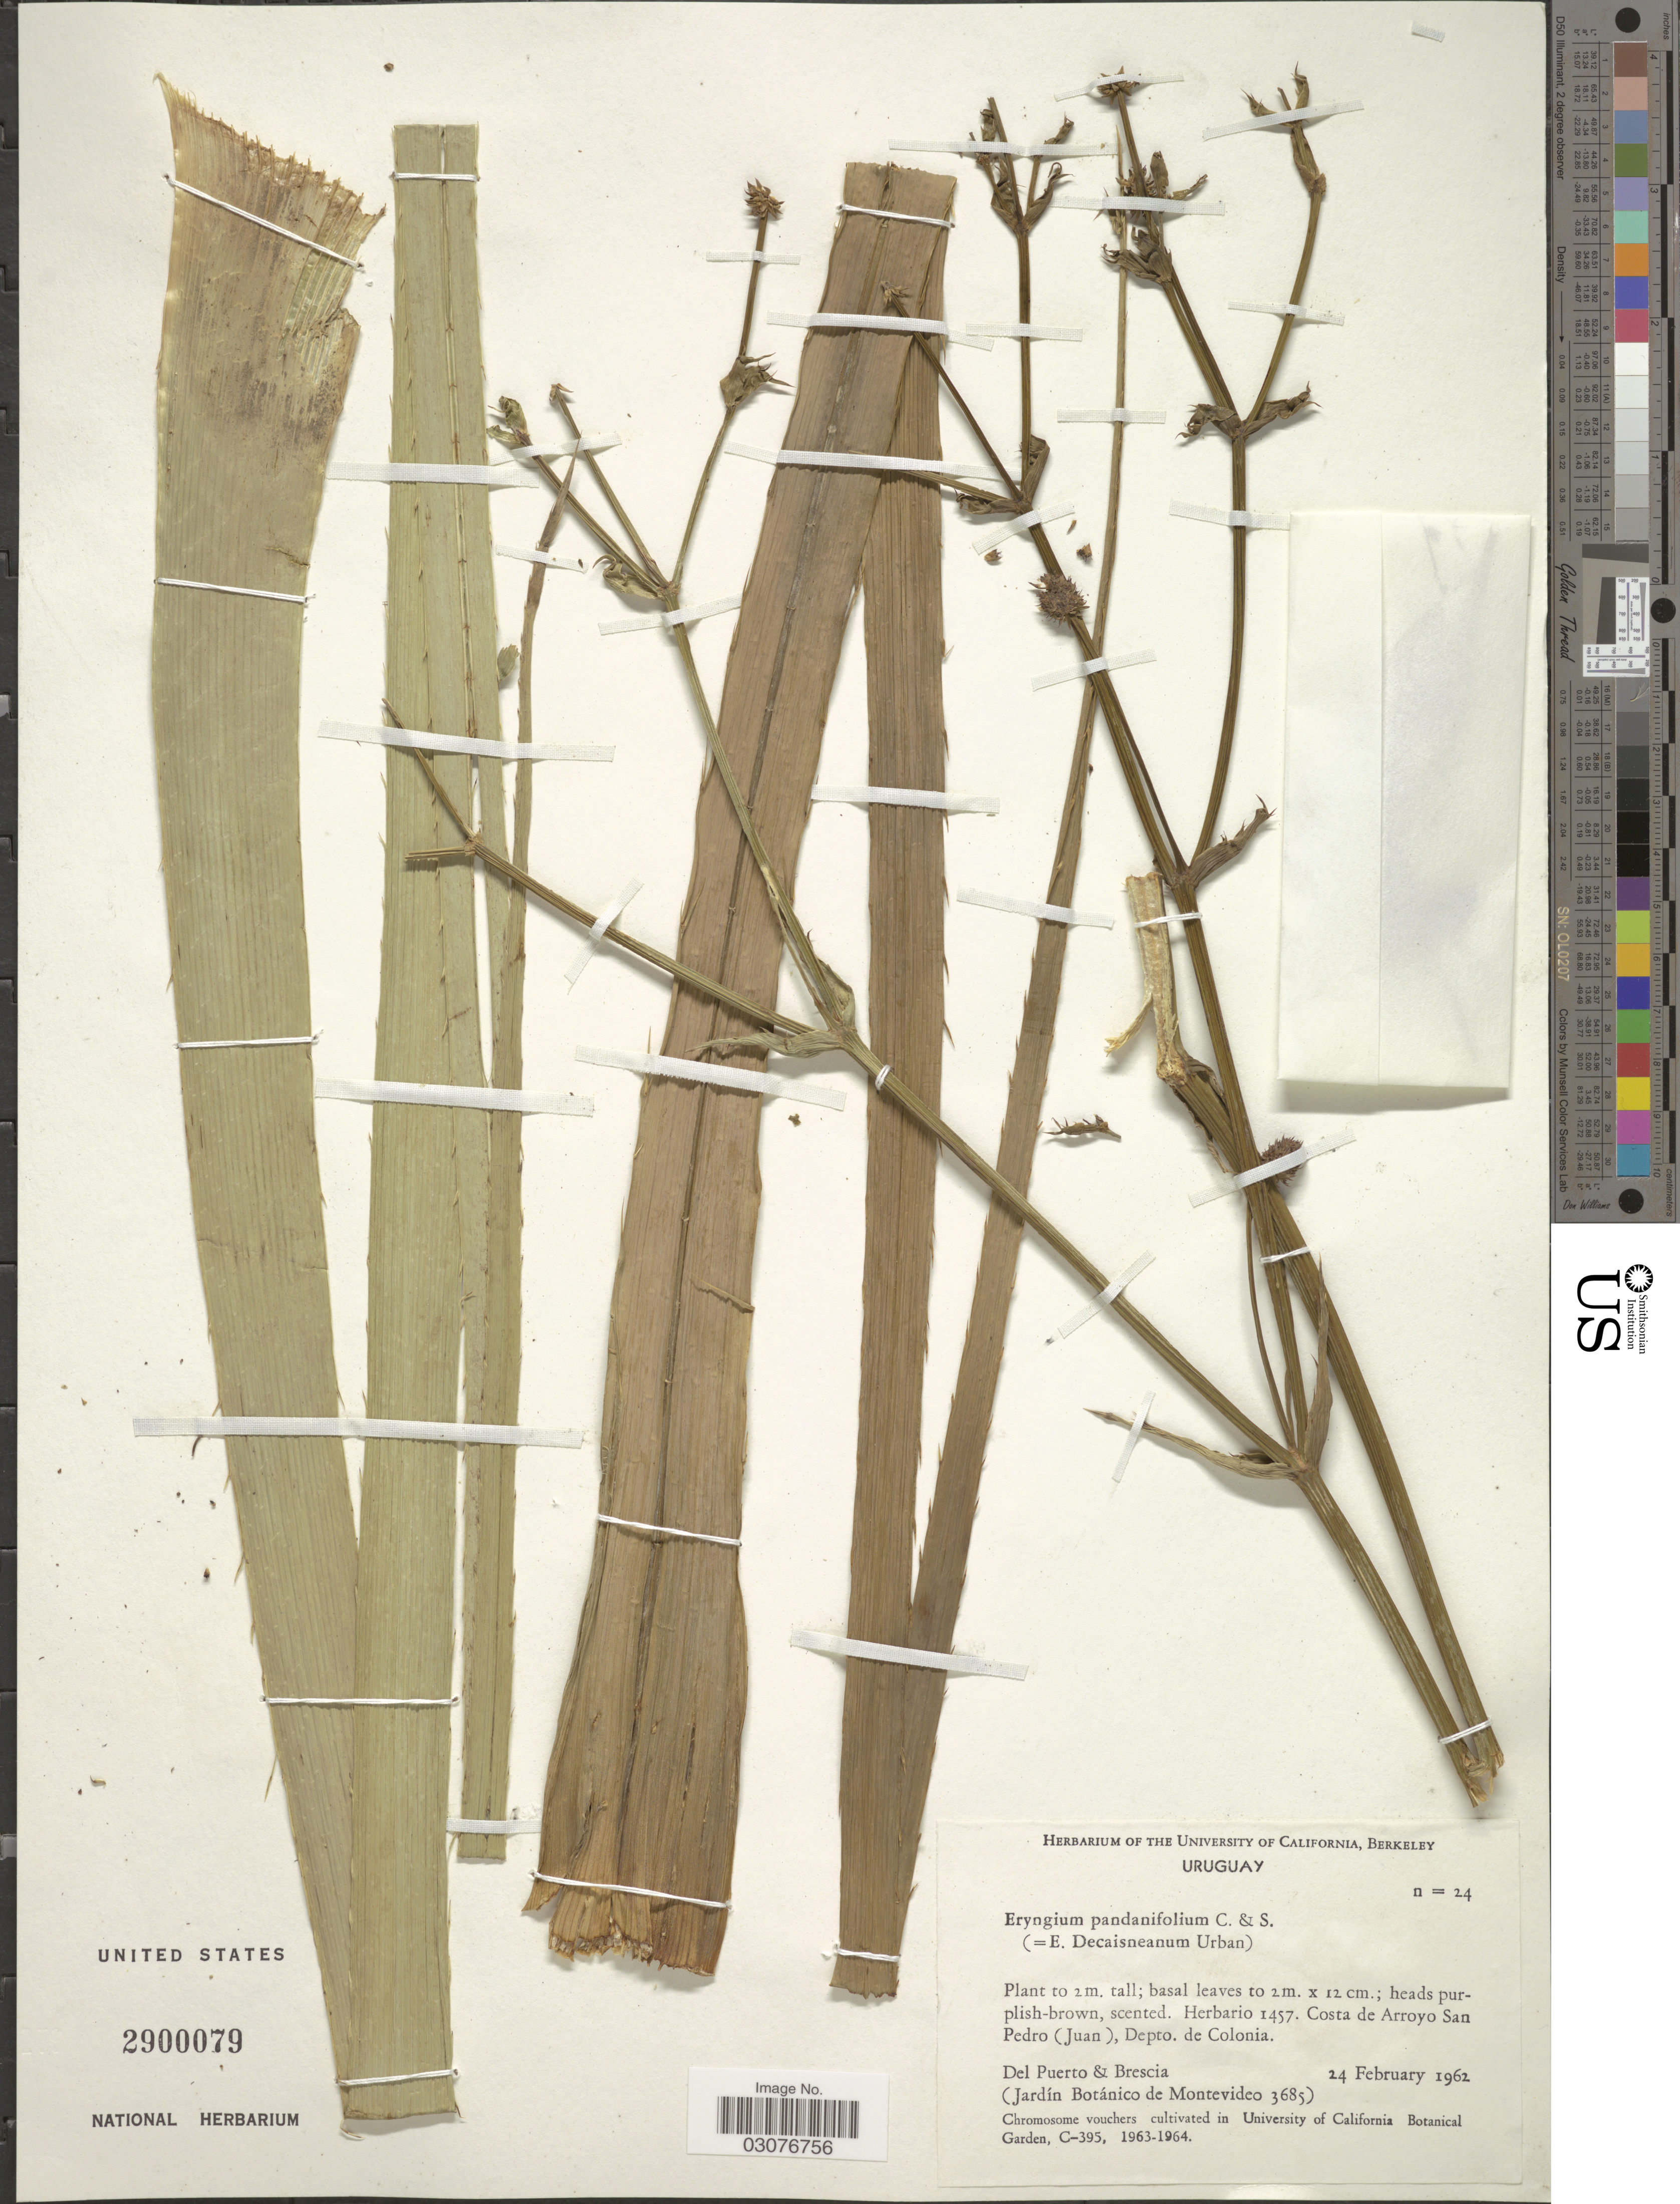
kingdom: Plantae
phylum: Tracheophyta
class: Magnoliopsida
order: Apiales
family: Apiaceae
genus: Eryngium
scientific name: Eryngium pandanifolium var. pandanifolium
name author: Cham. & Schltdl.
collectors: Del Puerto & -. Brescia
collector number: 24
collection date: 1962-02-24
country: Uruguay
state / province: Colonia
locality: Costa de Arroyo San Pedro (Juan), Depto. de Colonia.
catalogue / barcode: US 2900079